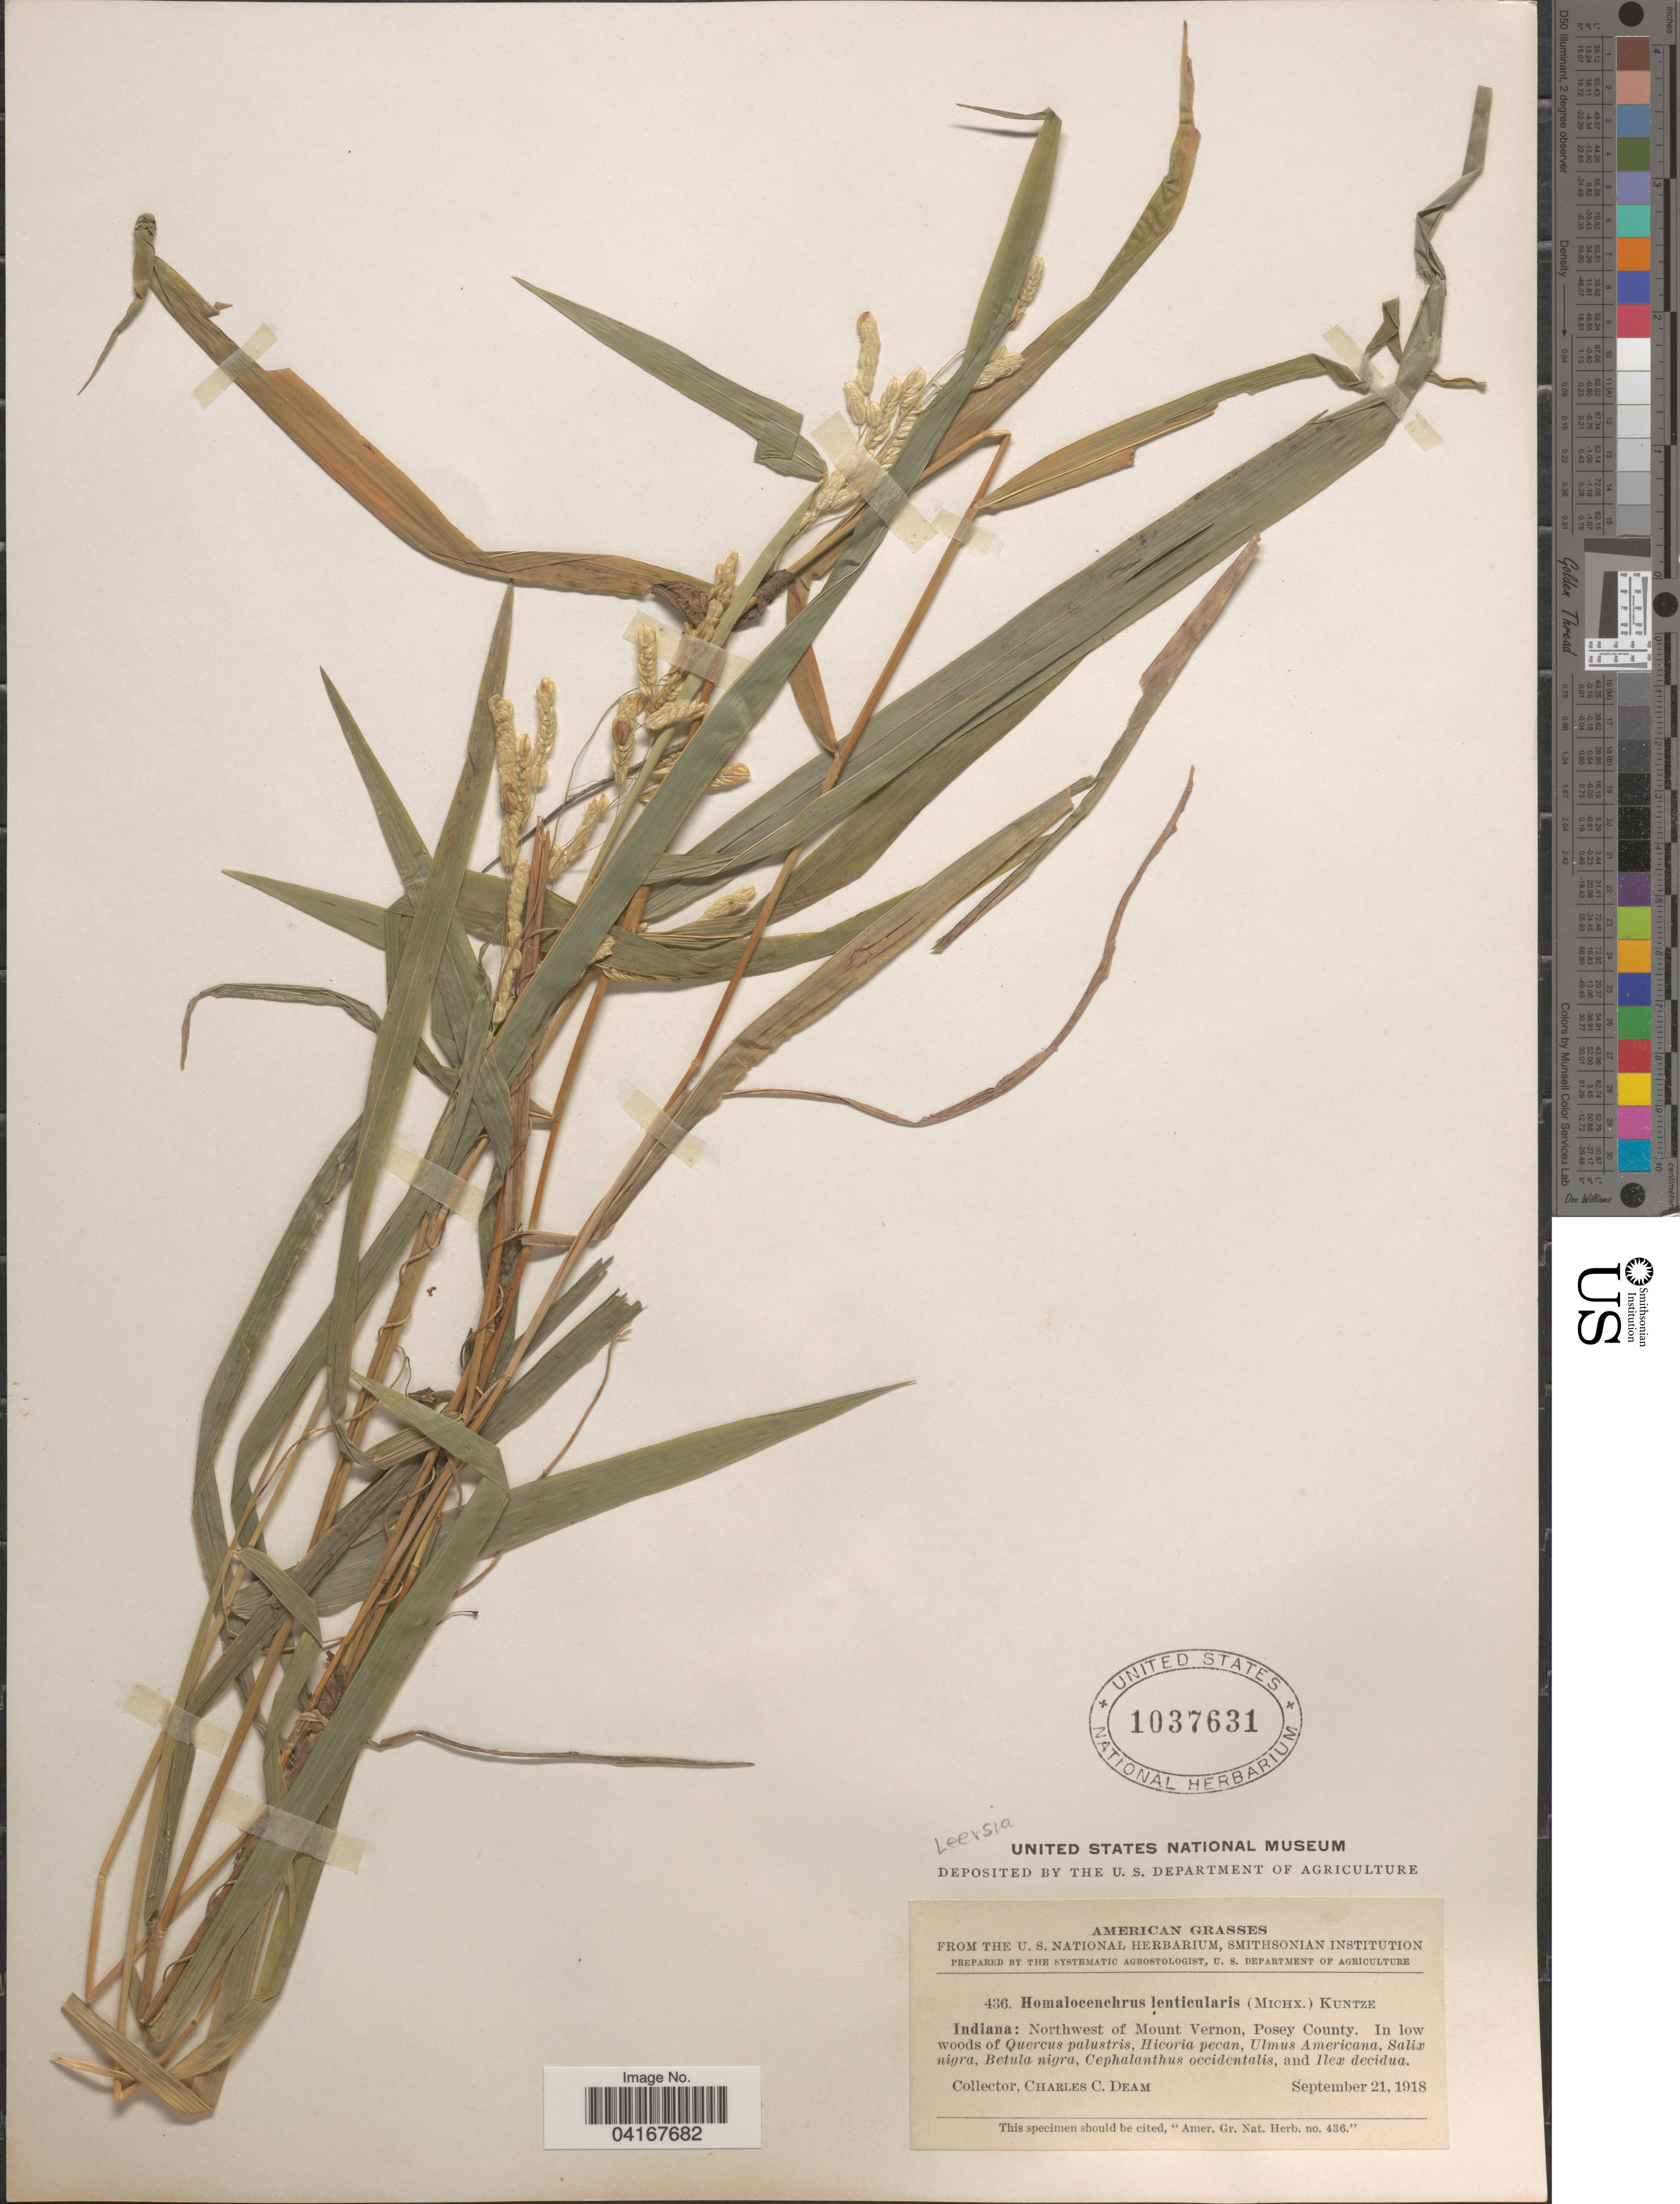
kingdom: Plantae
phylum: Tracheophyta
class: Liliopsida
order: Poales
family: Poaceae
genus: Leersia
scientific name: Leersia lenticularis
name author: Michx.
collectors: C. C. Deam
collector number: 436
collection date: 1918-09-21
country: United States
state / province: Indiana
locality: Northwest of Mount Vernon, Posey County.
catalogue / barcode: US 1037631